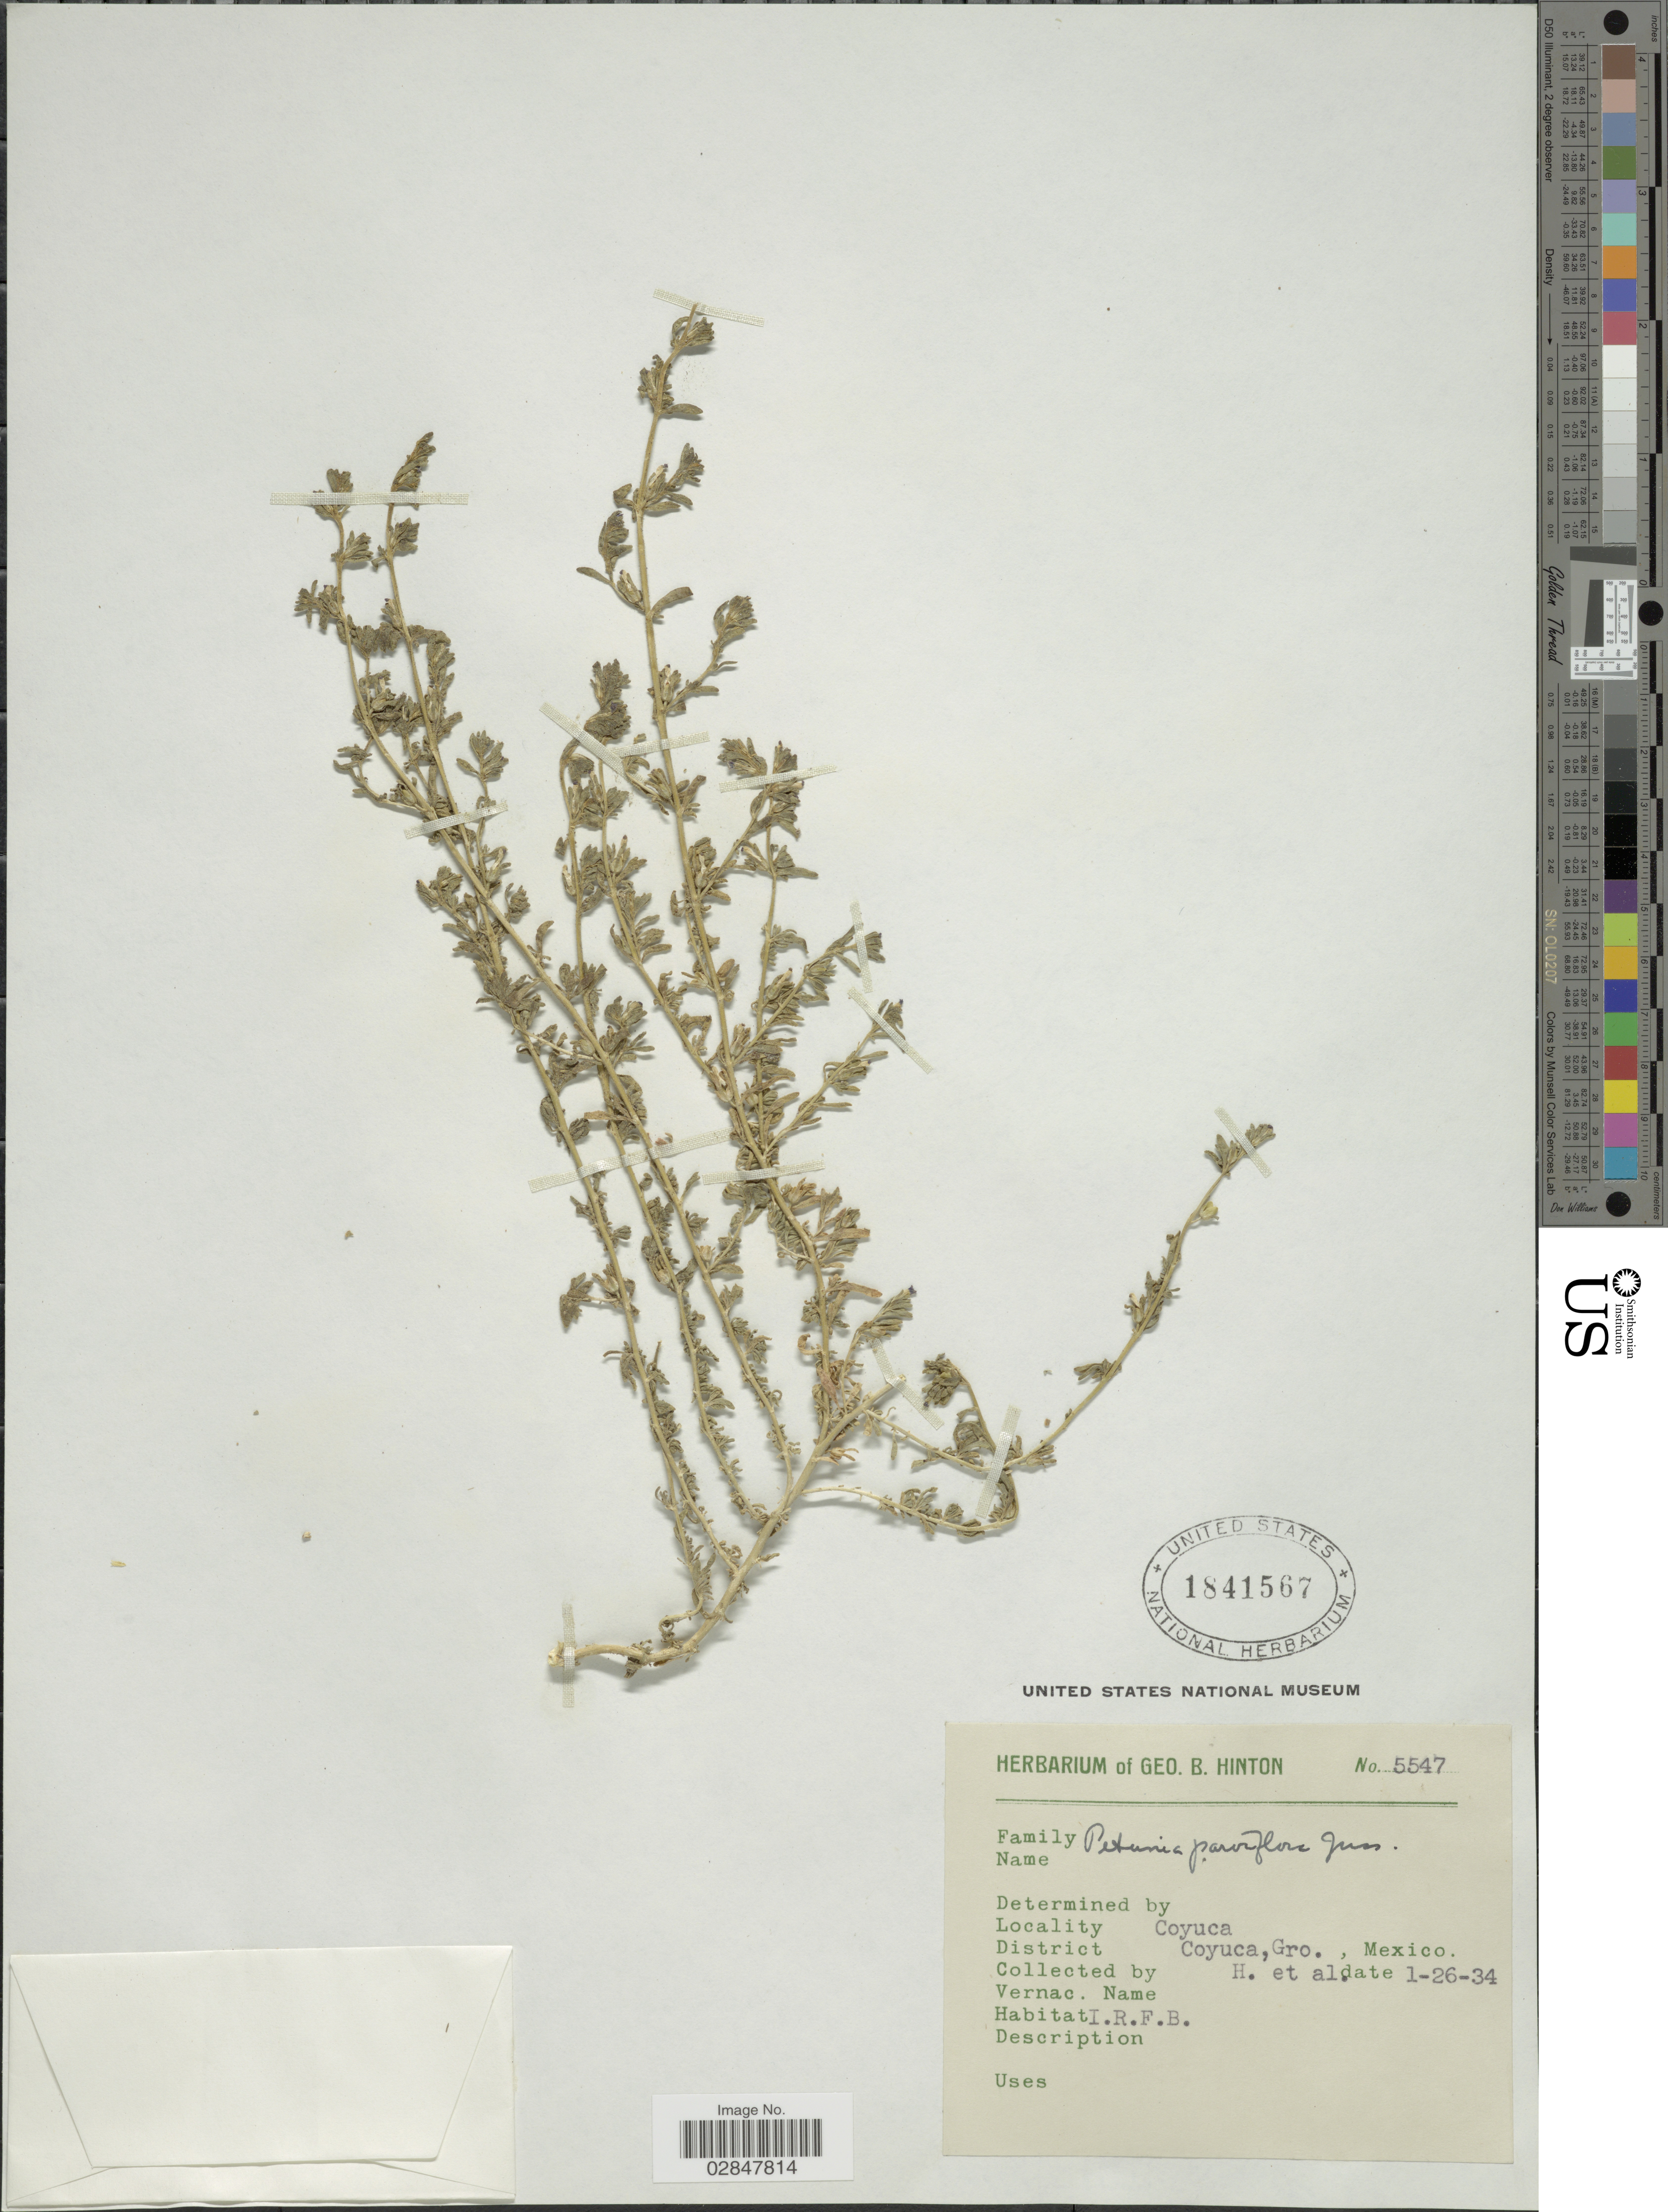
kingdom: Plantae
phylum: Tracheophyta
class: Magnoliopsida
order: Solanales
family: Solanaceae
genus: Petunia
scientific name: Petunia parviflora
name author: Juss.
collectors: G. B. Hinton & et al.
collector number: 5547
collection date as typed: Transcribed d/m/y: 26/1/34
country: Mexico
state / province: Guerrero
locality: Coyuca, District Coyuca, Gro.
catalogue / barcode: US 1841567